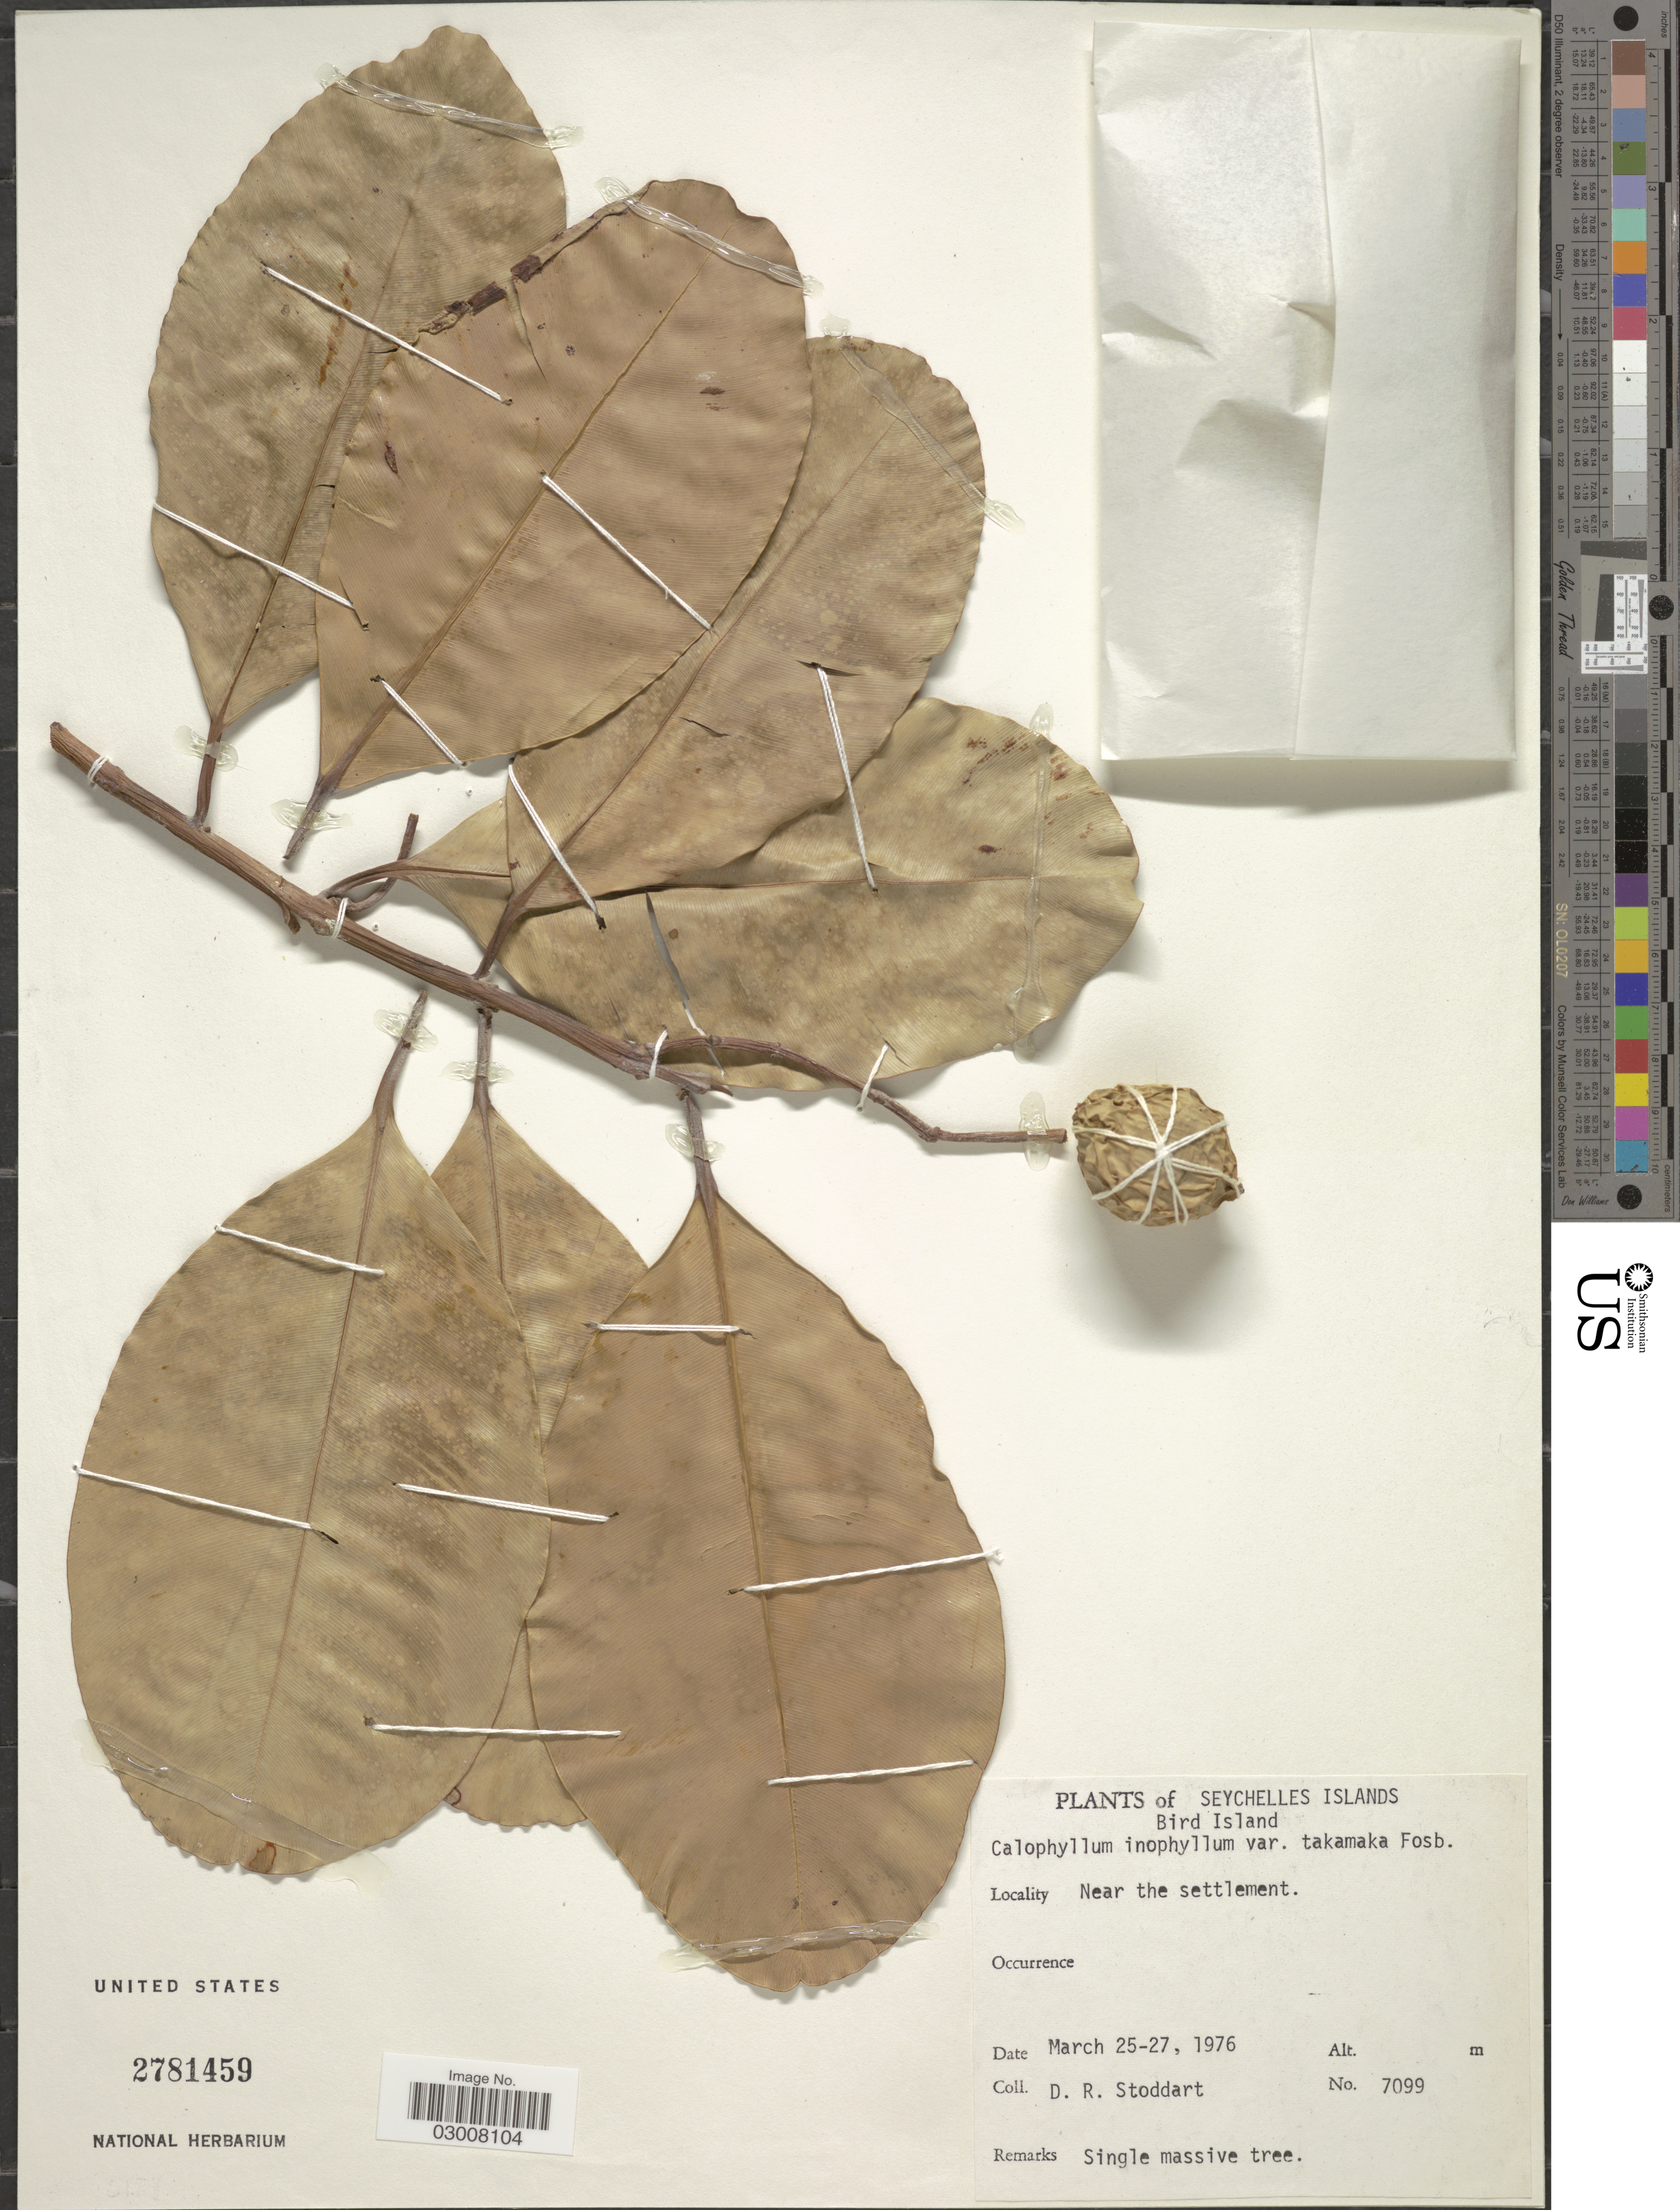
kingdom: Plantae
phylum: Tracheophyta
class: Magnoliopsida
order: Malpighiales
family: Calophyllaceae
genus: Calophyllum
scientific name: Calophyllum inophyllum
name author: L.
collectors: D. R. Stoddart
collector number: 7099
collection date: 1976-03-25/1976-03-27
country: Seychelles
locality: Seychelle Islands, Bird Island, Near the settlement.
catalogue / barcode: US 2781459